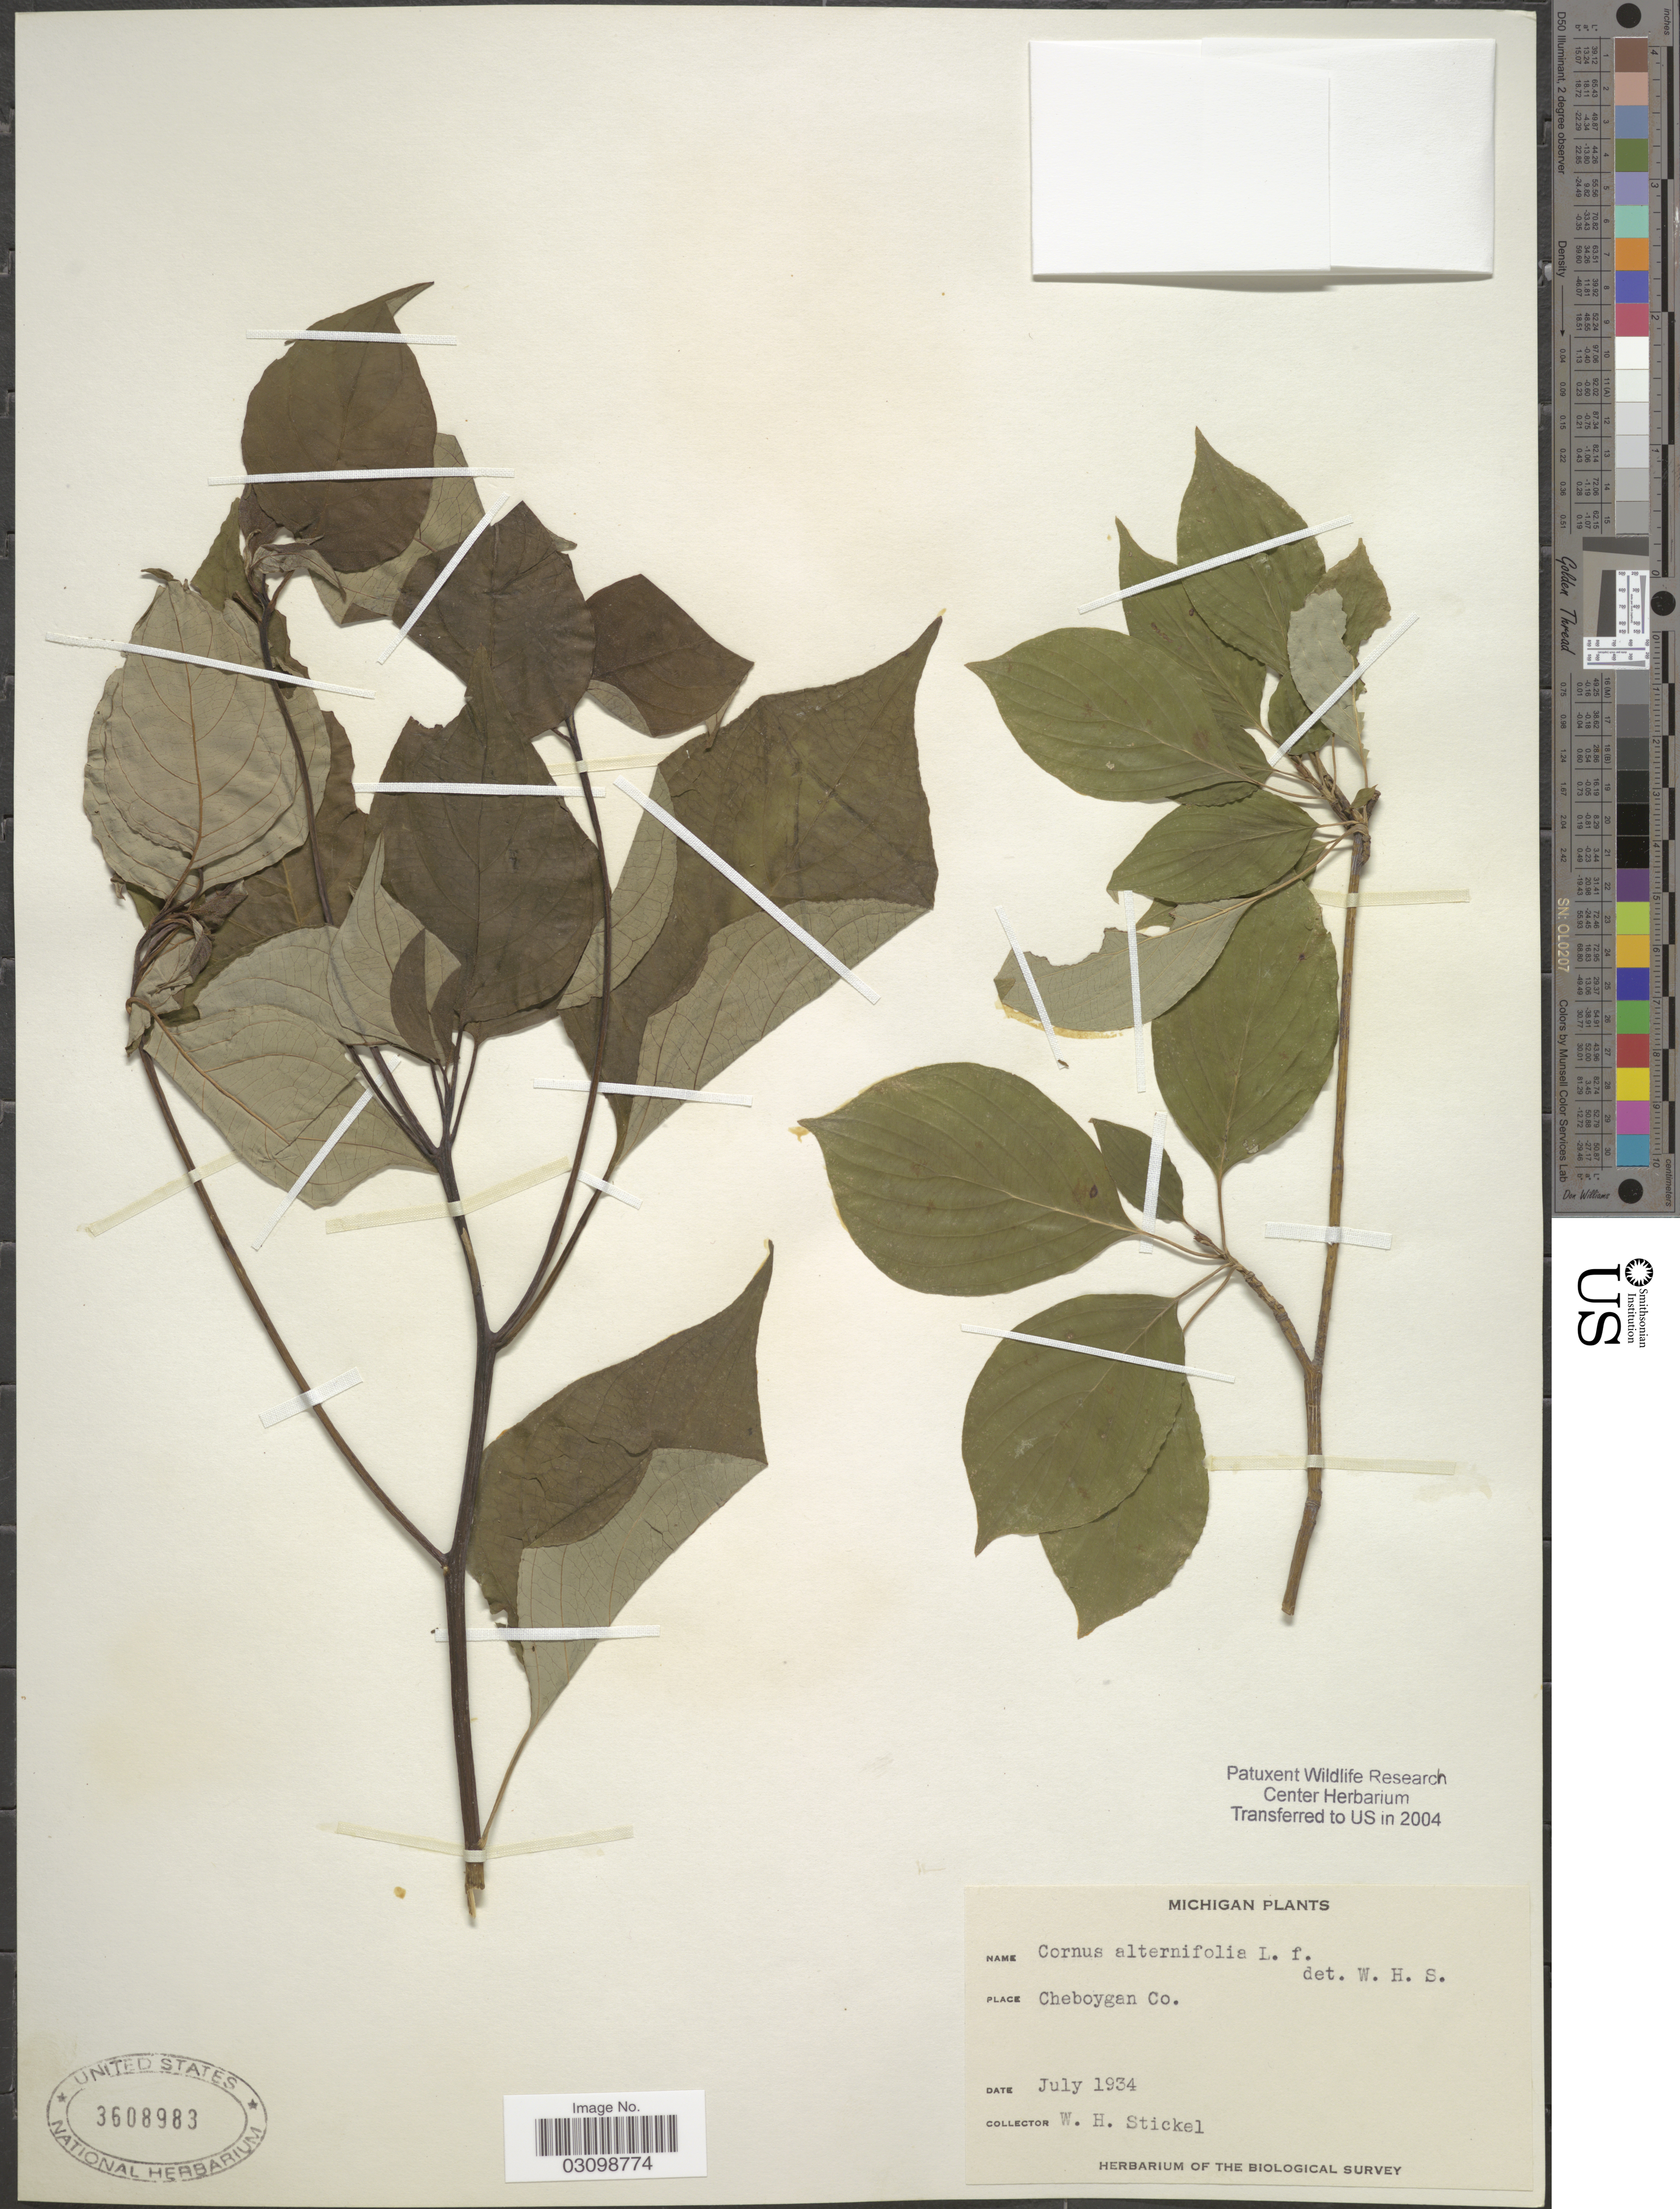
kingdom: Plantae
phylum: Tracheophyta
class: Magnoliopsida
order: Cornales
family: Cornaceae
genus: Cornus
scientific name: Cornus alternifolia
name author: L.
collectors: W. Stickel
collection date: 1934-07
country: United States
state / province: Michigan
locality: Cheboygan Co.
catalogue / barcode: US 3608983